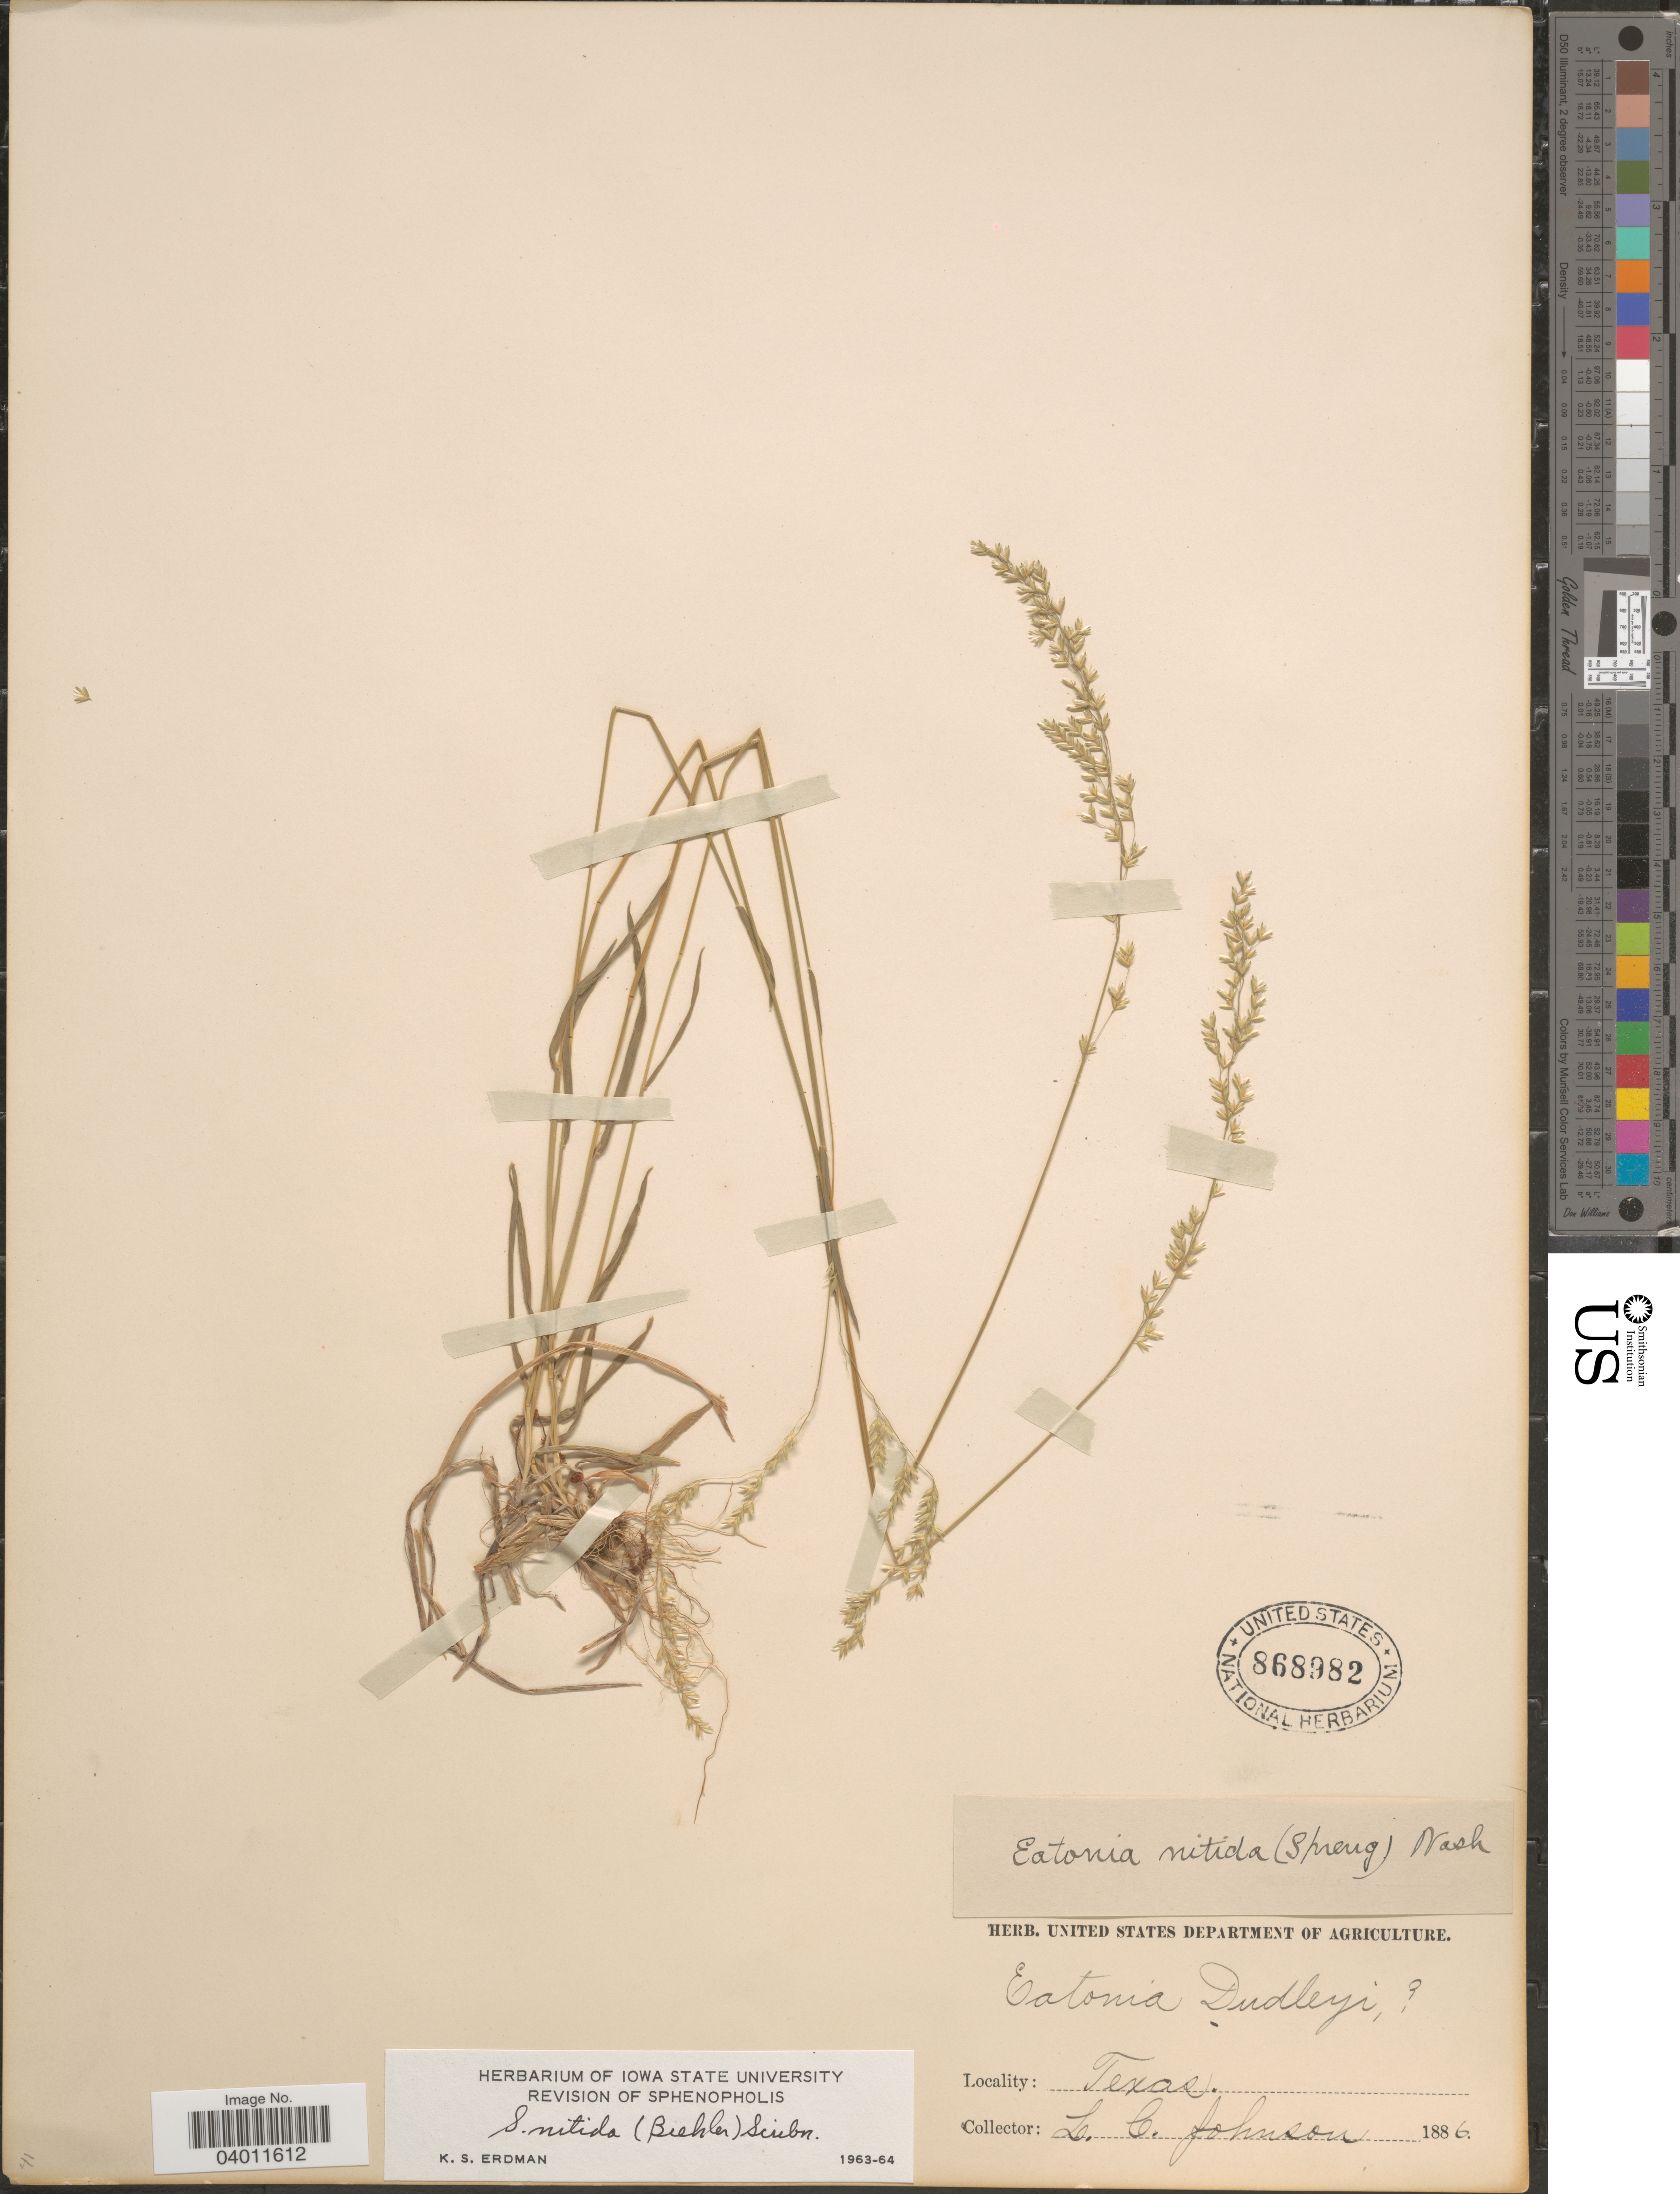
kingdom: Plantae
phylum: Tracheophyta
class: Liliopsida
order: Poales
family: Poaceae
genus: Sphenopholis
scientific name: Sphenopholis nitida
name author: (Biehler) Scribn.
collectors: L. Johnson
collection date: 1886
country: United States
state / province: Texas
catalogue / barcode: US 868982